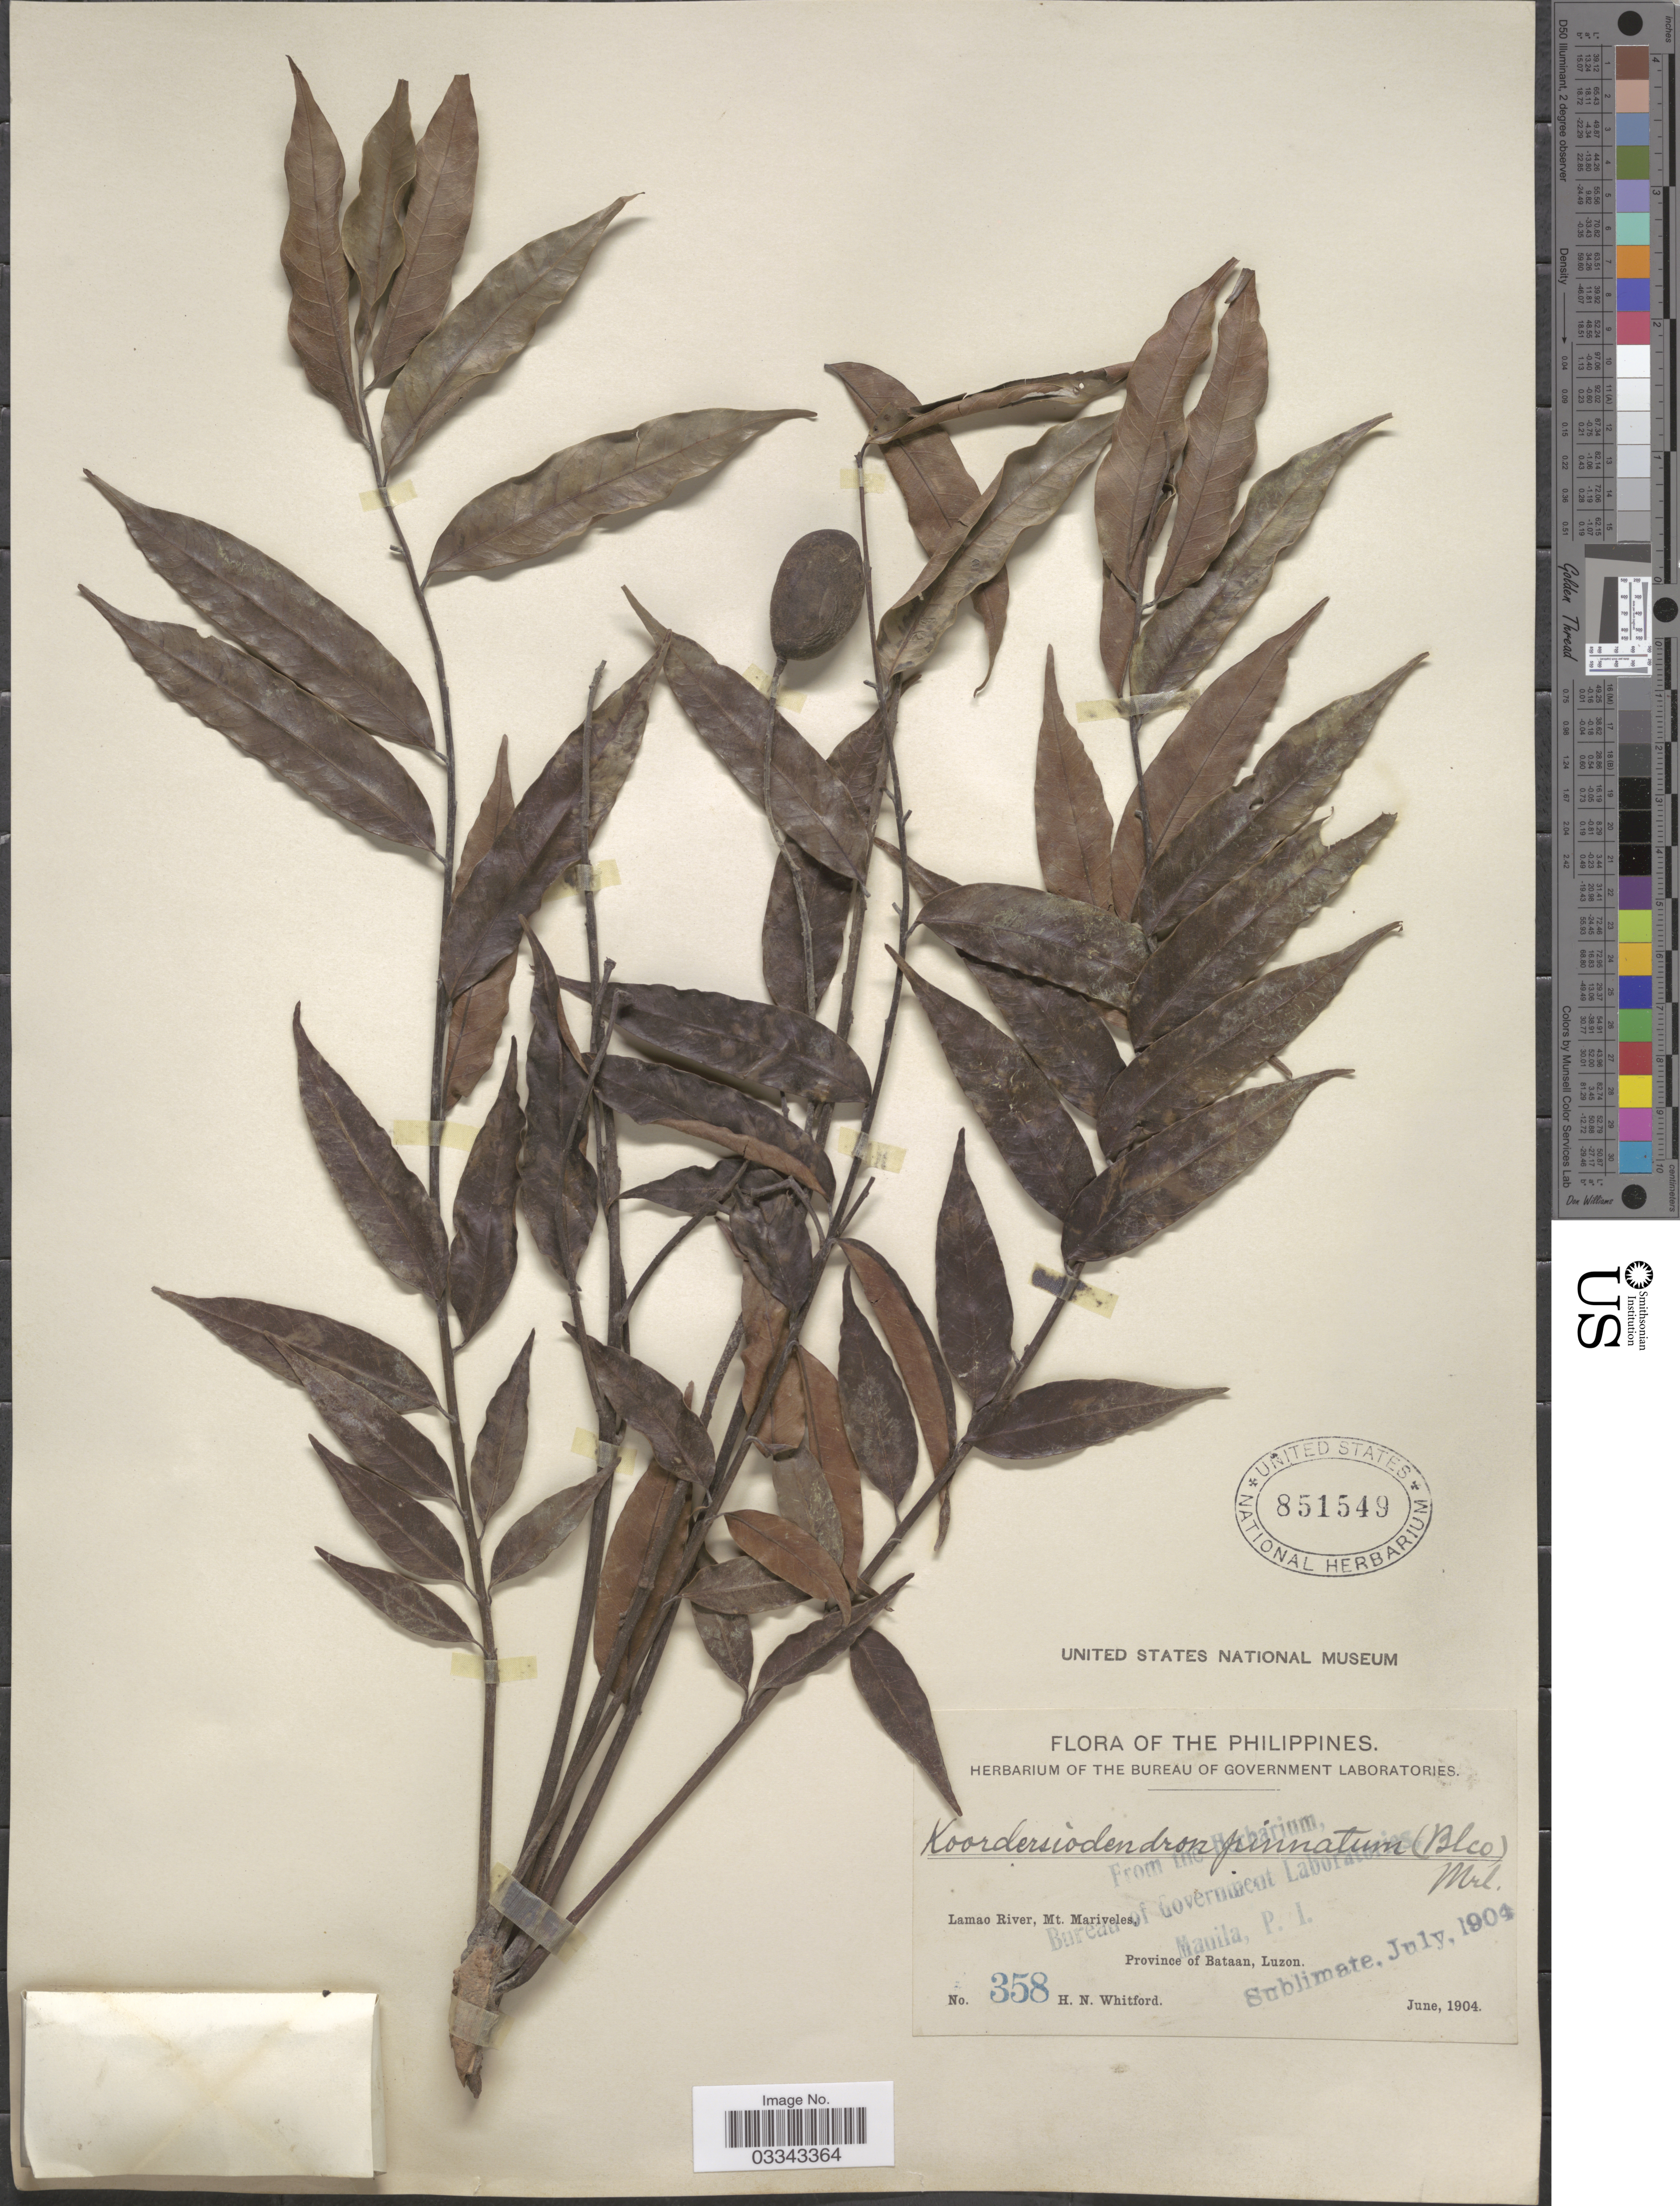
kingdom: Plantae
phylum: Tracheophyta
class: Magnoliopsida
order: Sapindales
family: Anacardiaceae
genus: Koordersiodendron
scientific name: Koordersiodendron pinnatum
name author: (Blanco) Merr.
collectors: H. N. Whitford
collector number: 358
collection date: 1904-06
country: Philippines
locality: Lamao River, Mt. Mariveles, Province of Bataan, Luzon.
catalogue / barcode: US 851549